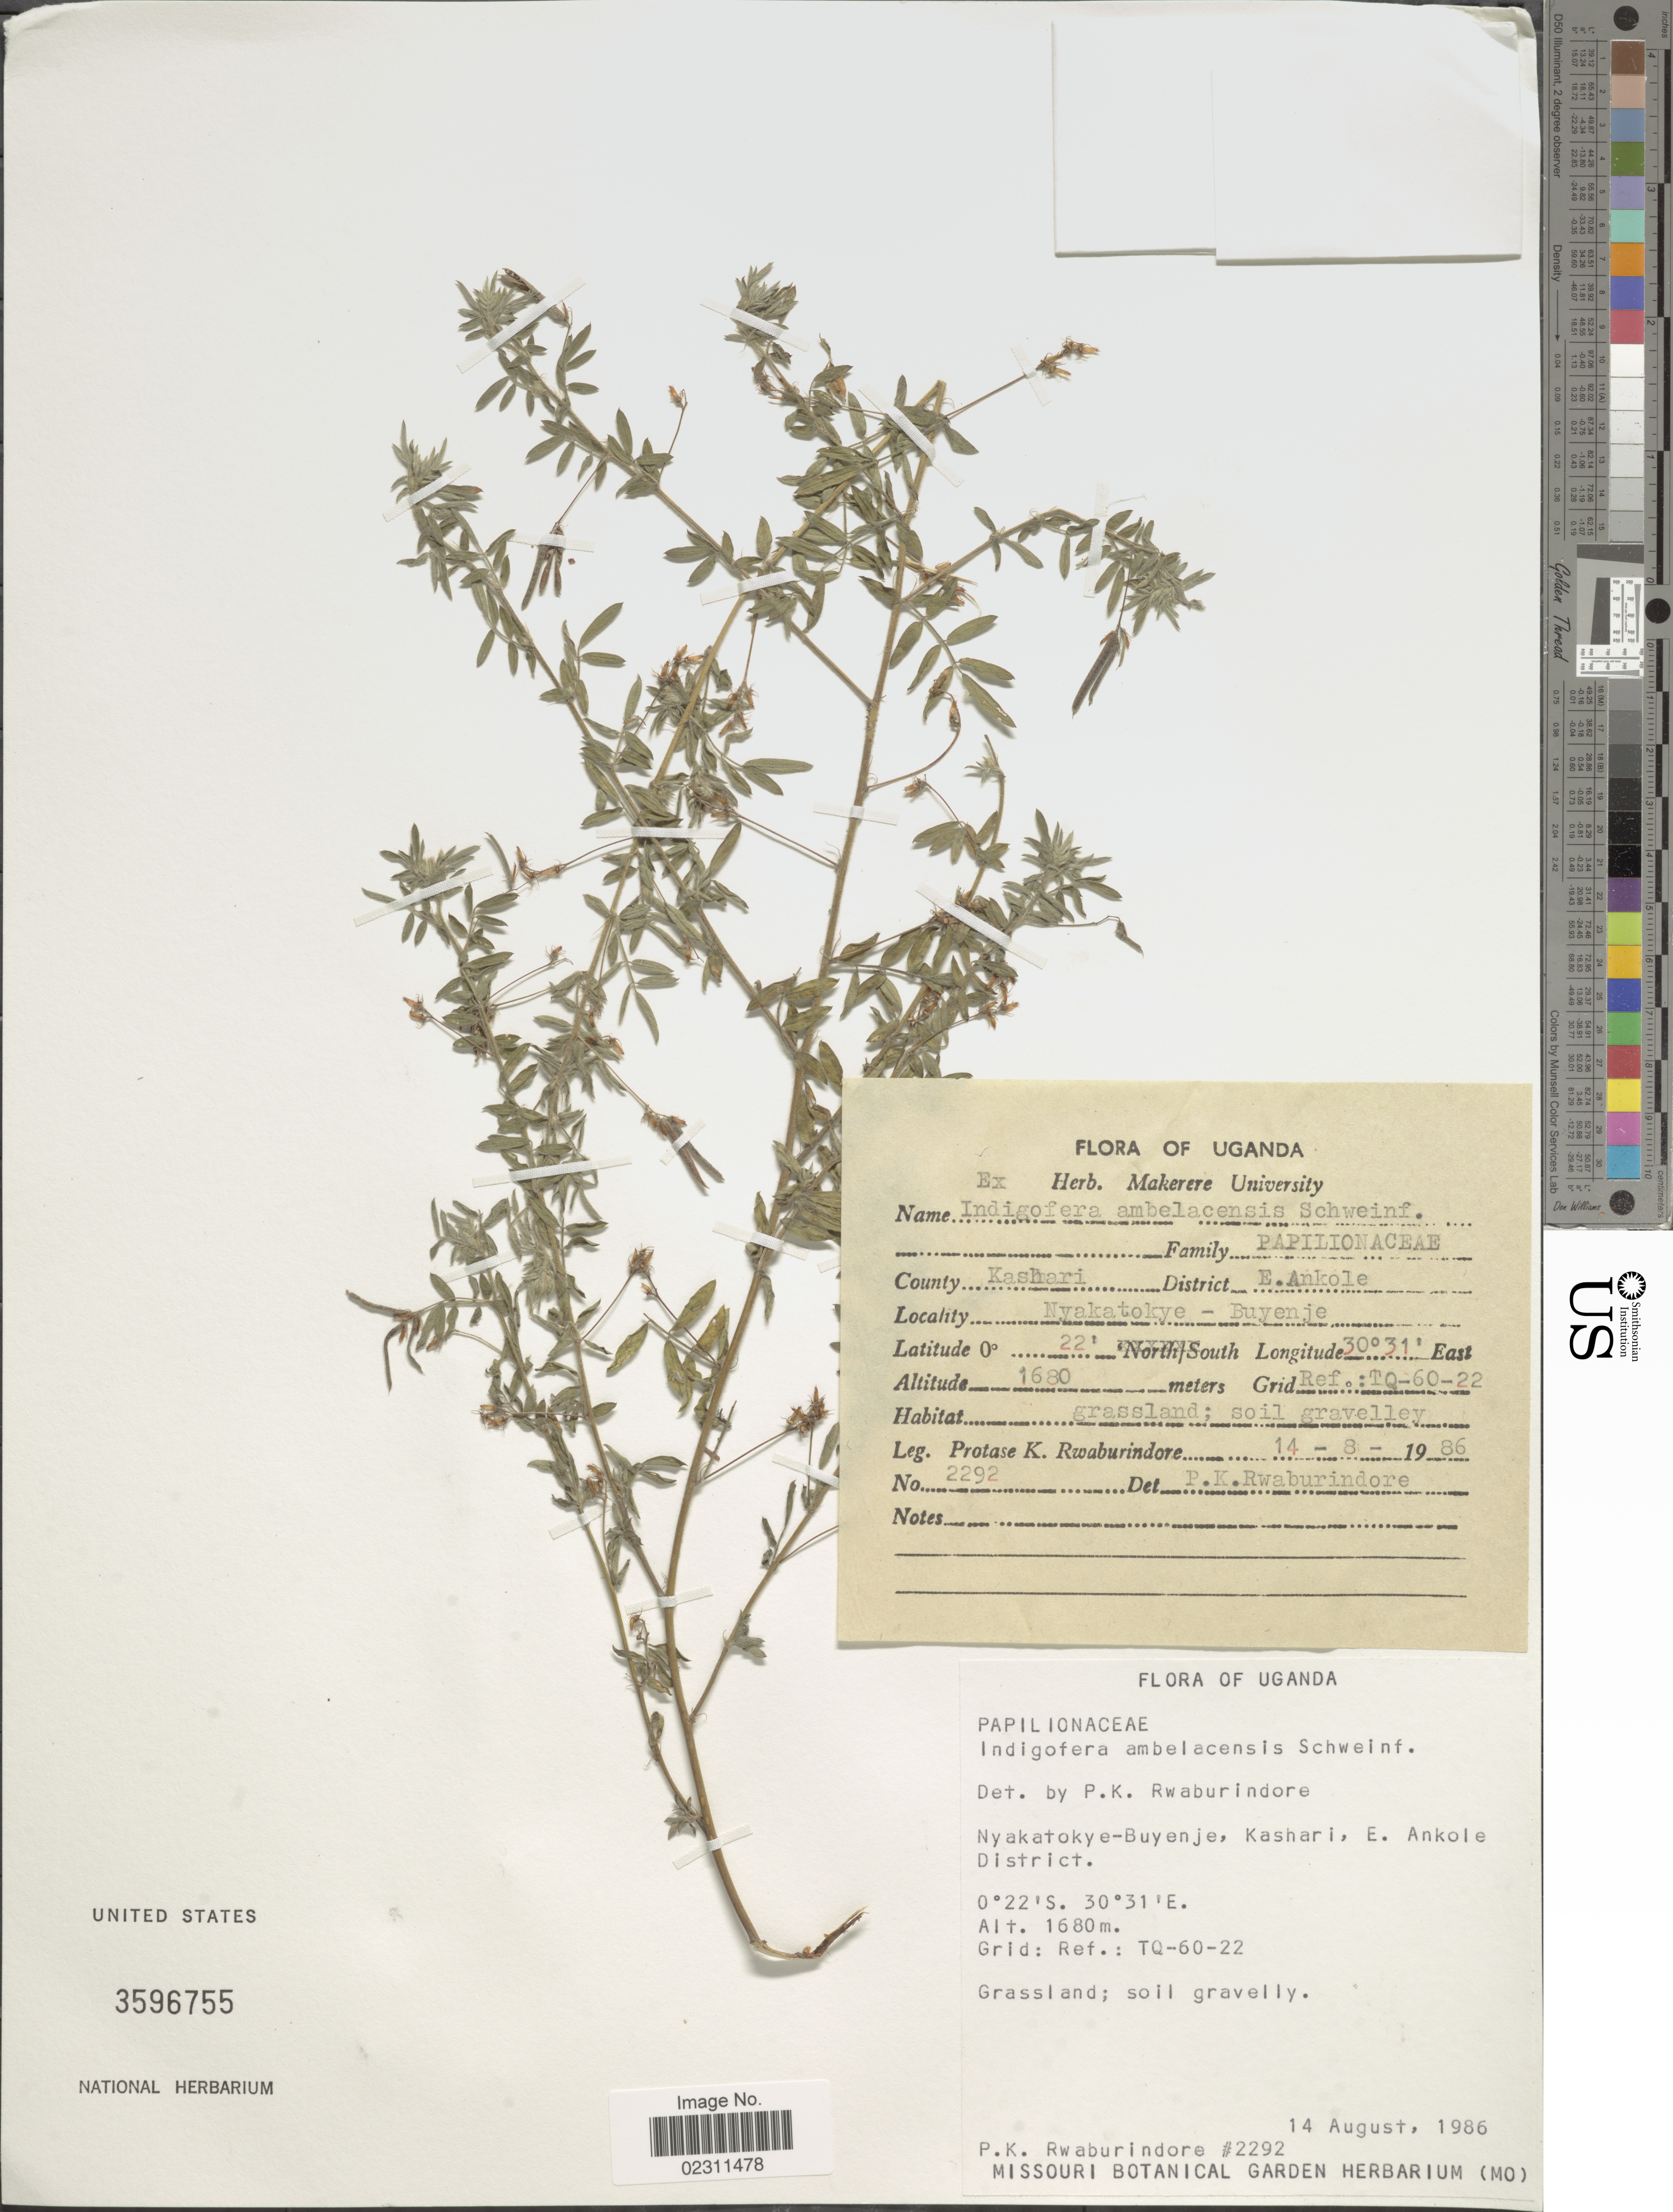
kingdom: Plantae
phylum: Tracheophyta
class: Magnoliopsida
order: Fabales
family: Fabaceae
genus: Indigofera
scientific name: Indigofera ambelacensis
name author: Schweinf.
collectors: P. Rwaburindore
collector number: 2292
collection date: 1986-08-14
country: Uganda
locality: County Kashari. District E. Ankole. Nyakatokye - Buyenje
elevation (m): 1680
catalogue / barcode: US 3596755